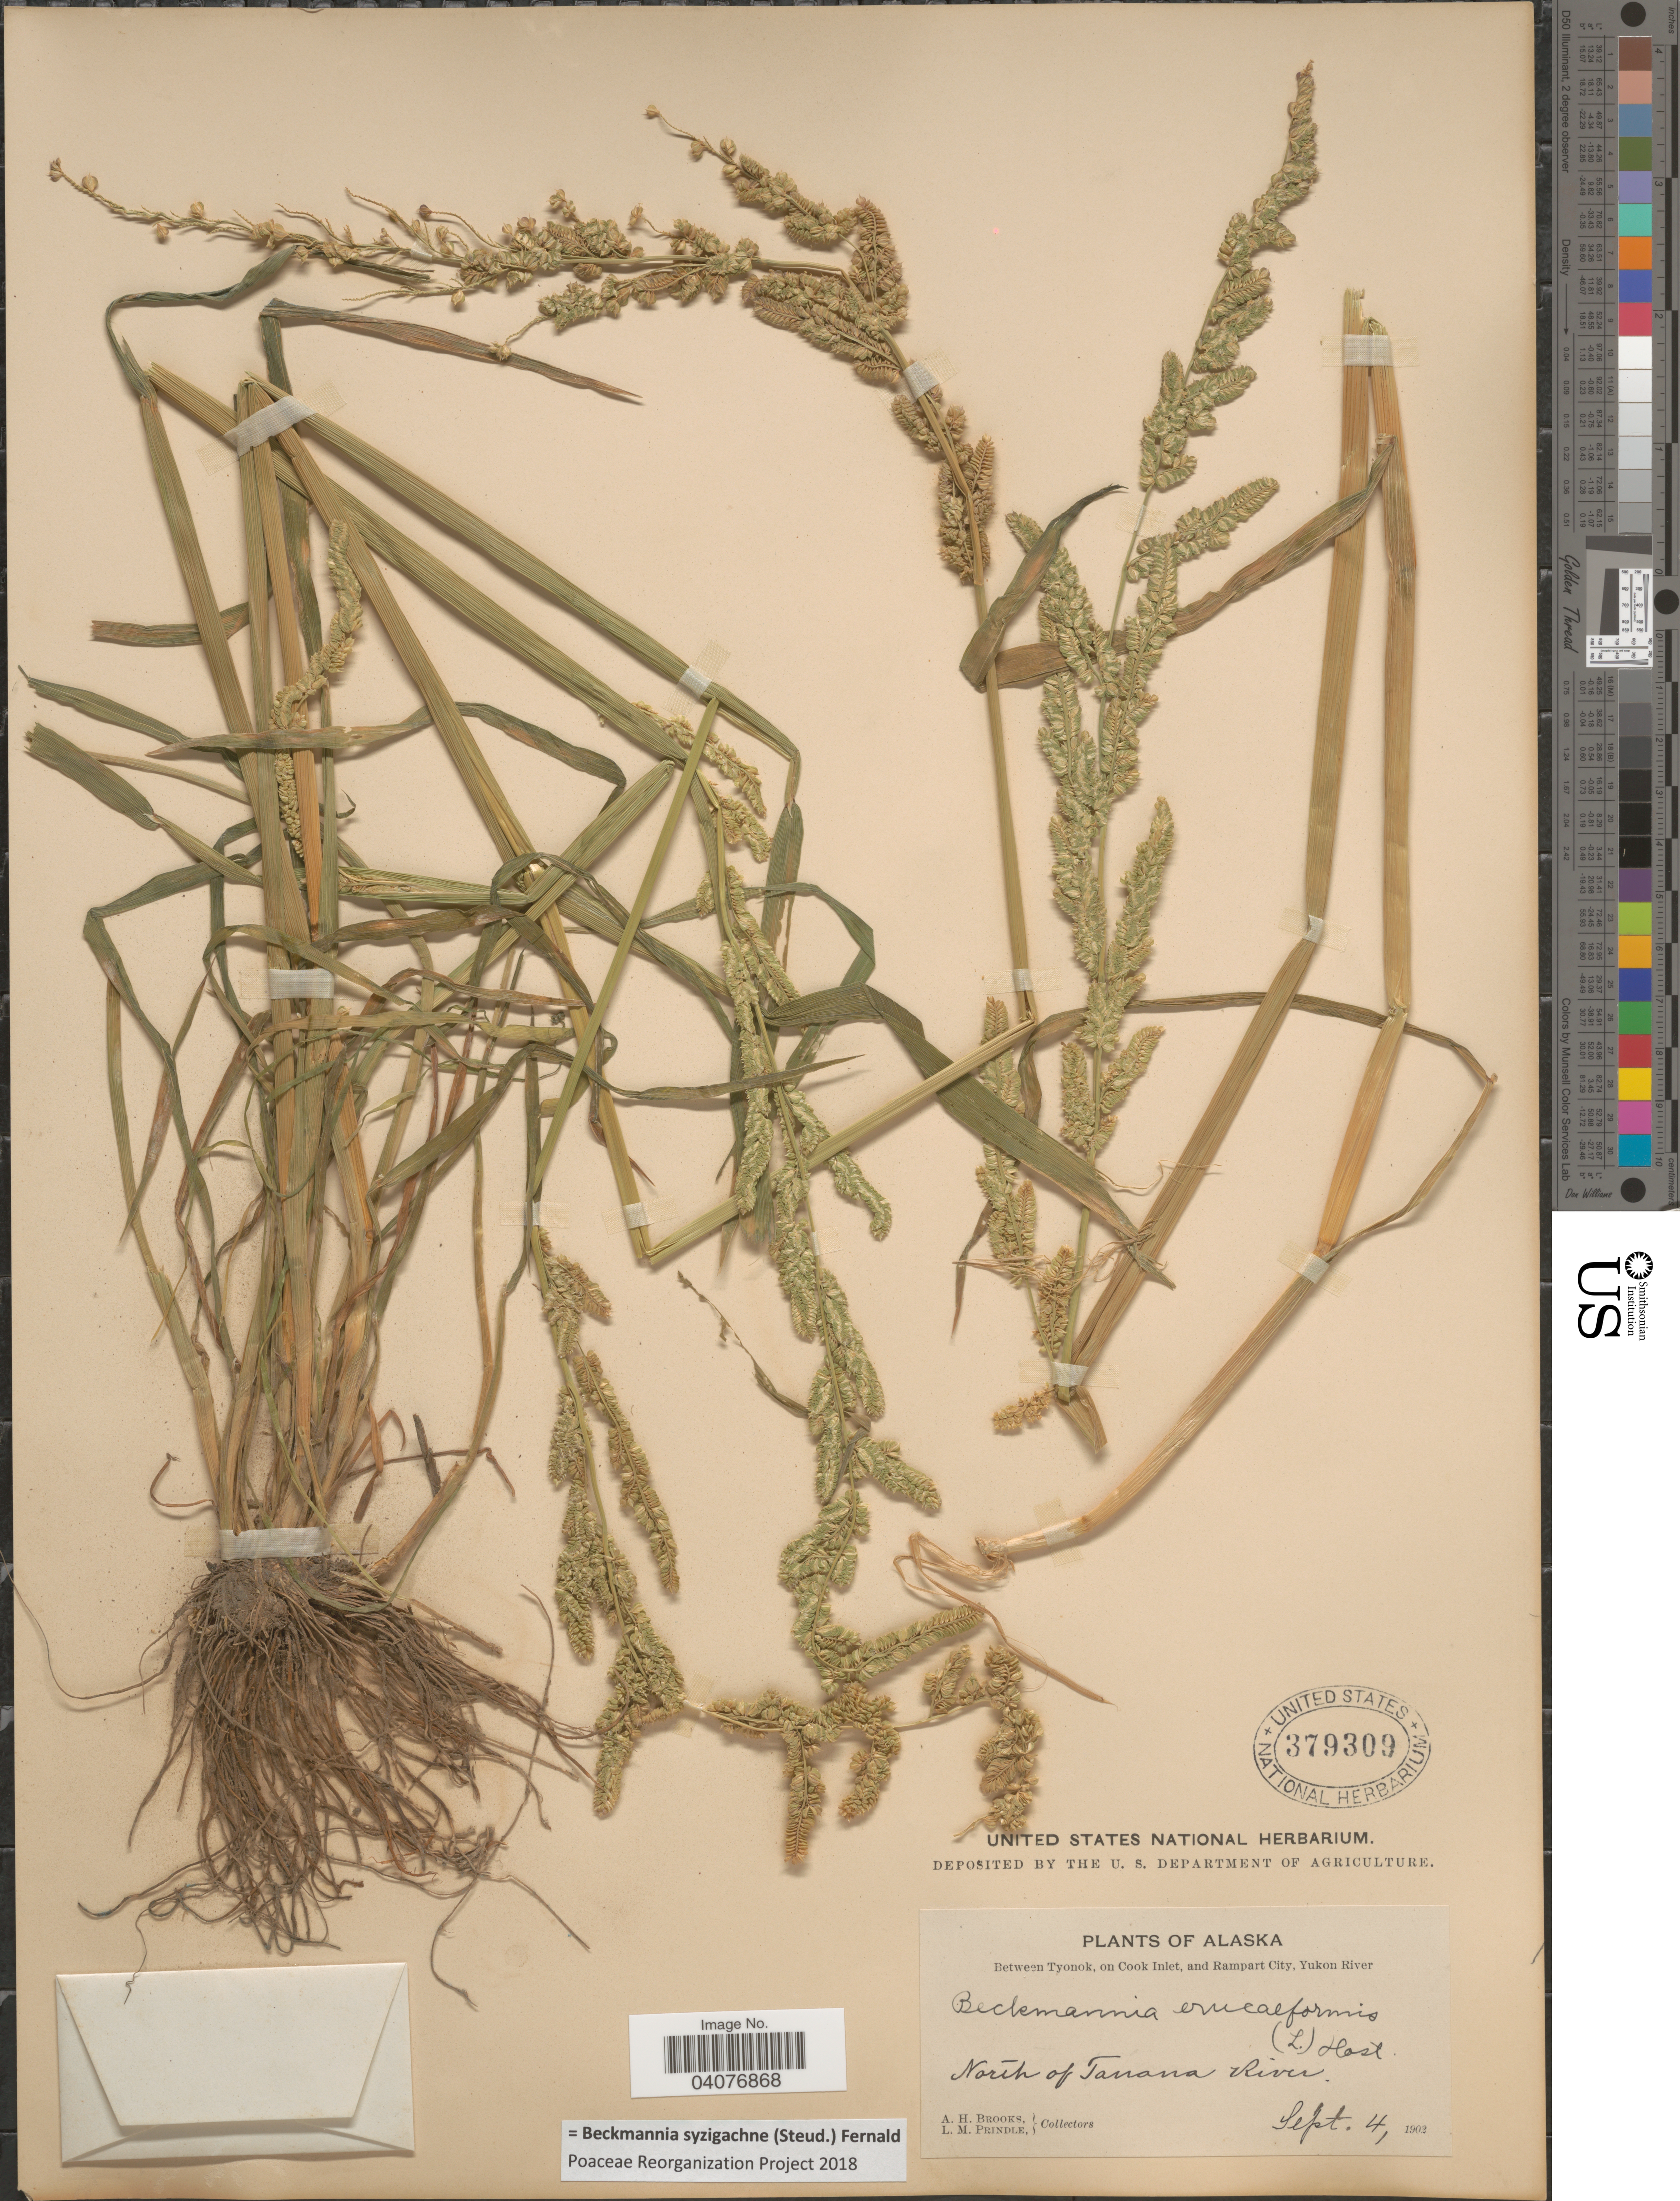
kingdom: Plantae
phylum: Tracheophyta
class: Liliopsida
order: Poales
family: Poaceae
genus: Beckmannia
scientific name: Beckmannia syzigachne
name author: (Steud.) Fernald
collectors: A. Brooks & L. Prindle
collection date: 1902-09-04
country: United States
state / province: Alaska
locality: Between Tyonok, on Cook Inlet, and Rampart City, Yukon River. North of Tanana River.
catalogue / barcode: US 379309